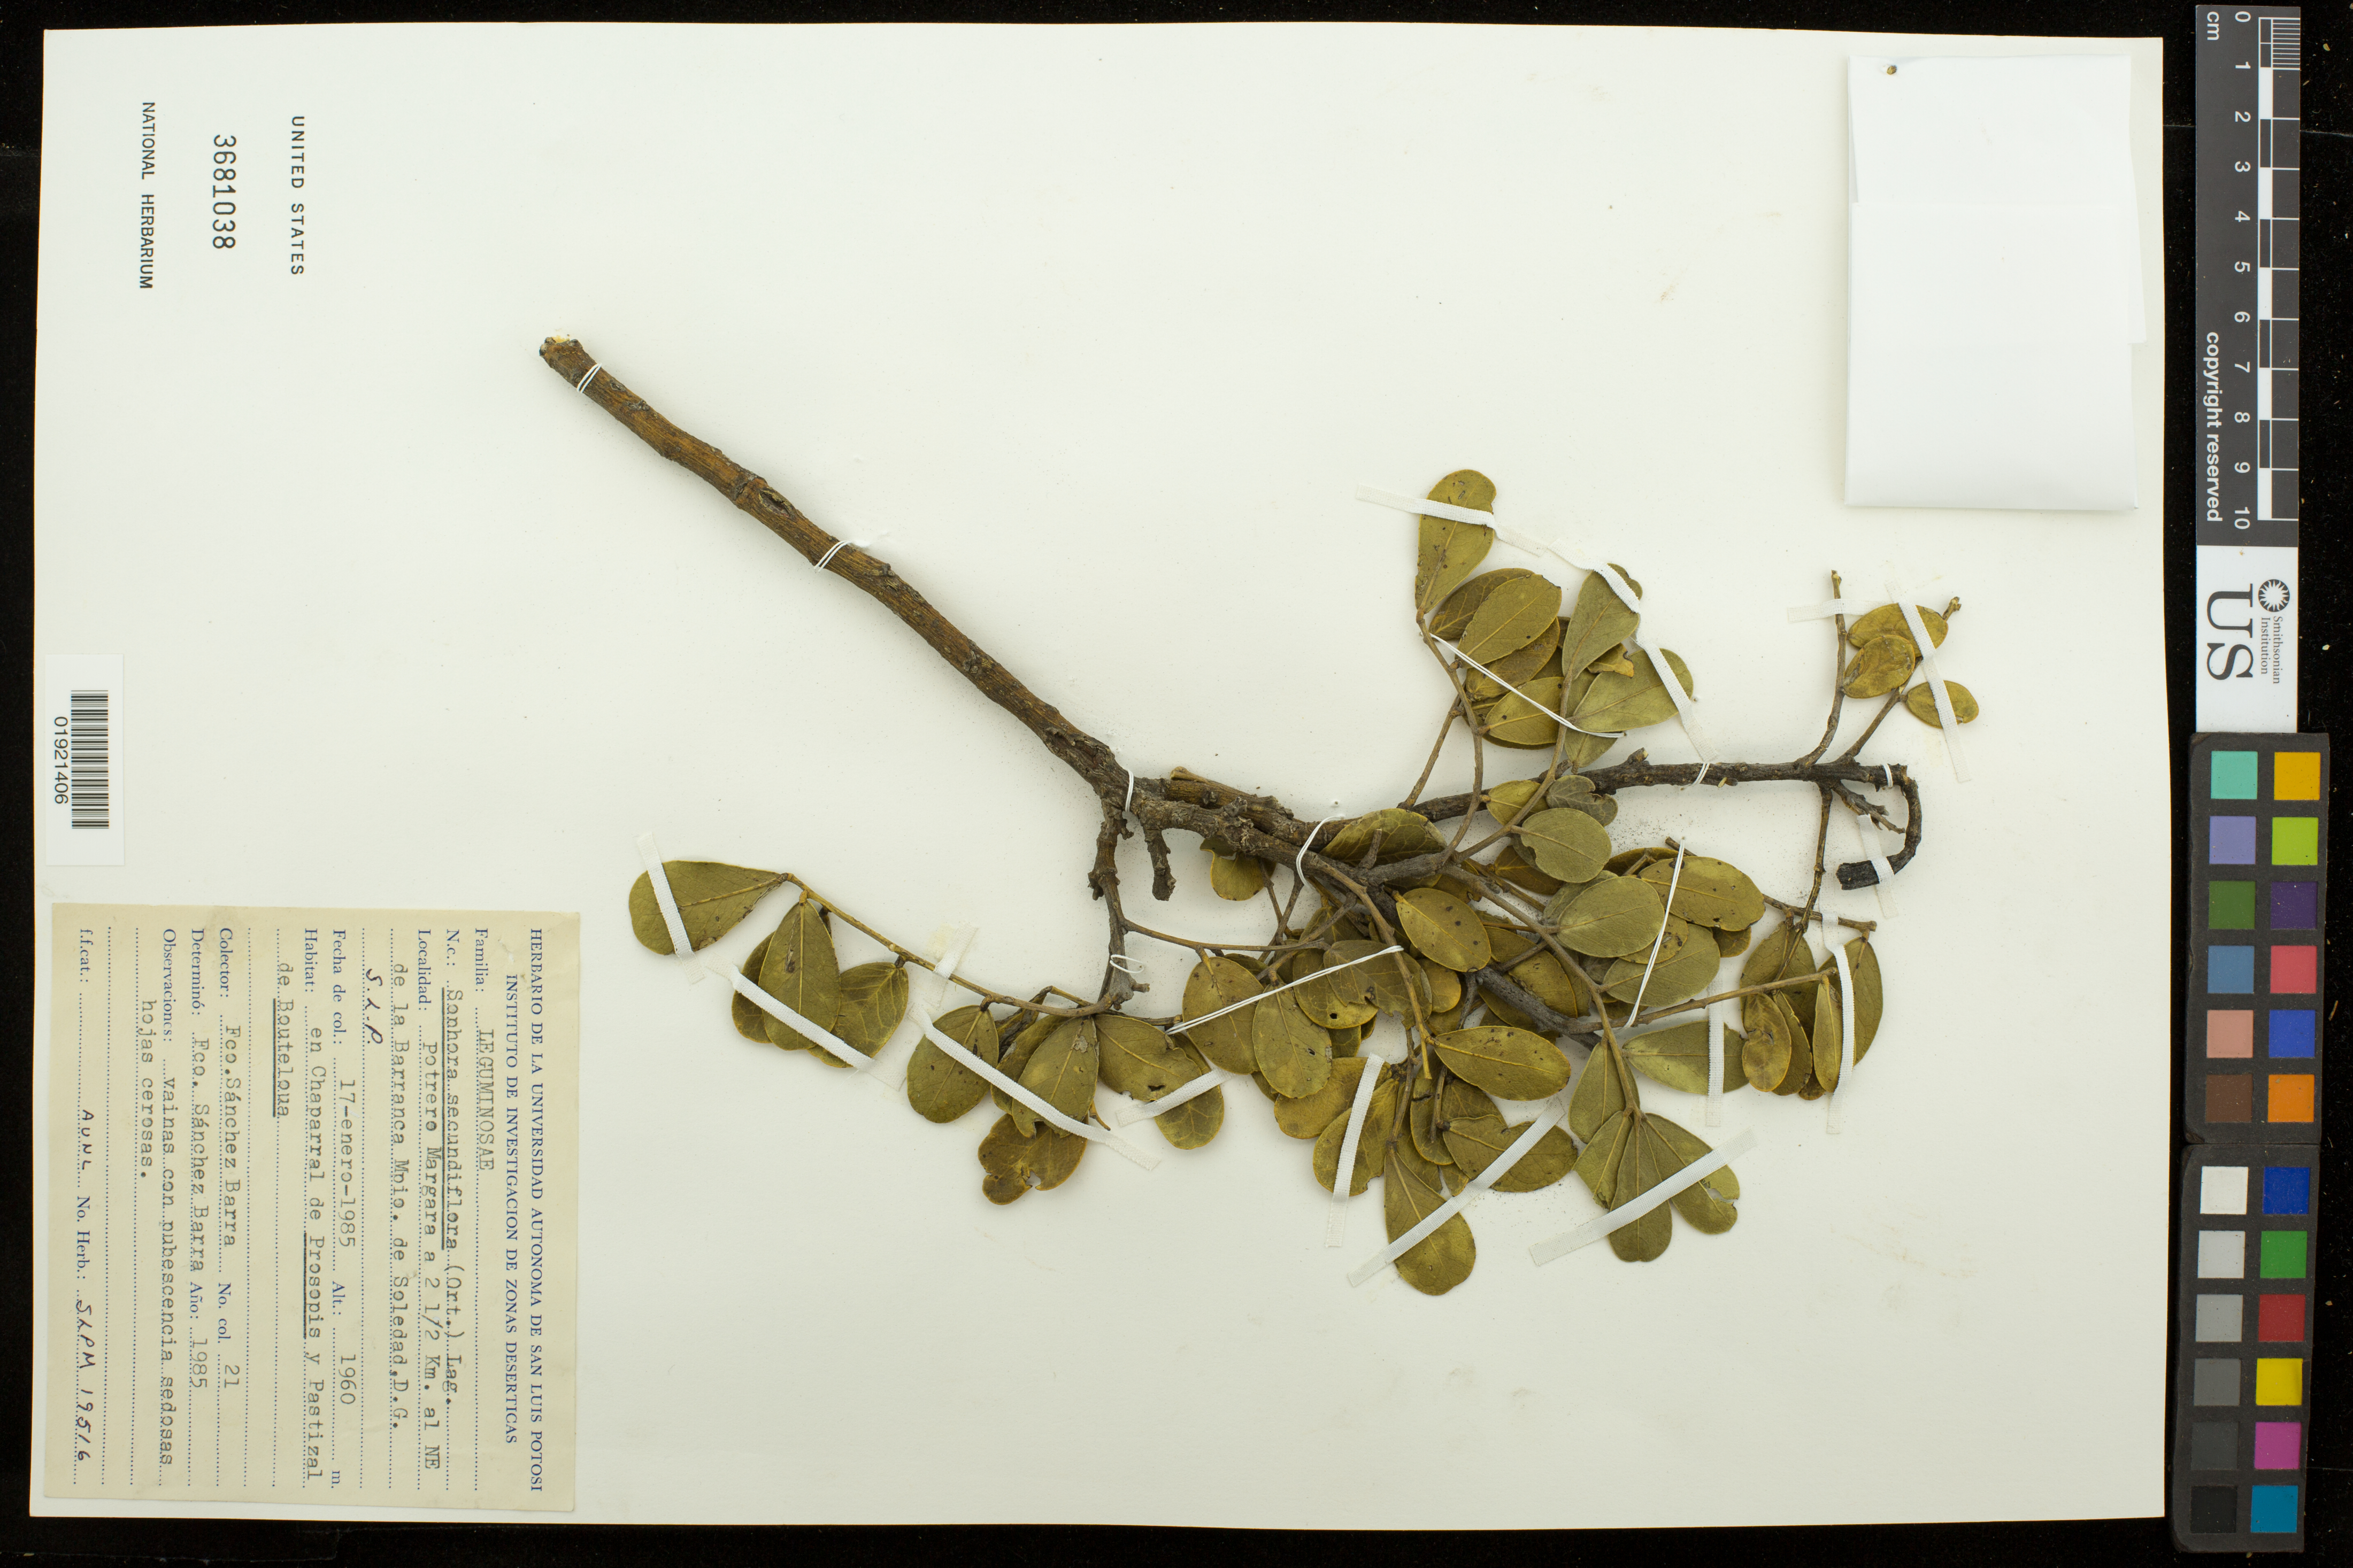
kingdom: Plantae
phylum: Tracheophyta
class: Magnoliopsida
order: Fabales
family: Fabaceae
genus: Dermatophyllum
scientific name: Dermatophyllum secundiflorum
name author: (Ortega) Gandhi & Reveal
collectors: B. Sánchez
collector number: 21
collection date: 1985-01-17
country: Mexico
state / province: San Luis Potosi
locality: Potrero Margara a 2 1/2 Km. al NE de la Barranca Mpio. de Soledad, D.G., S.L.P.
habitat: En Chaparral de Prosopis y Pastizal de Bouteloua.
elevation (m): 1960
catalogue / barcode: US 3681038